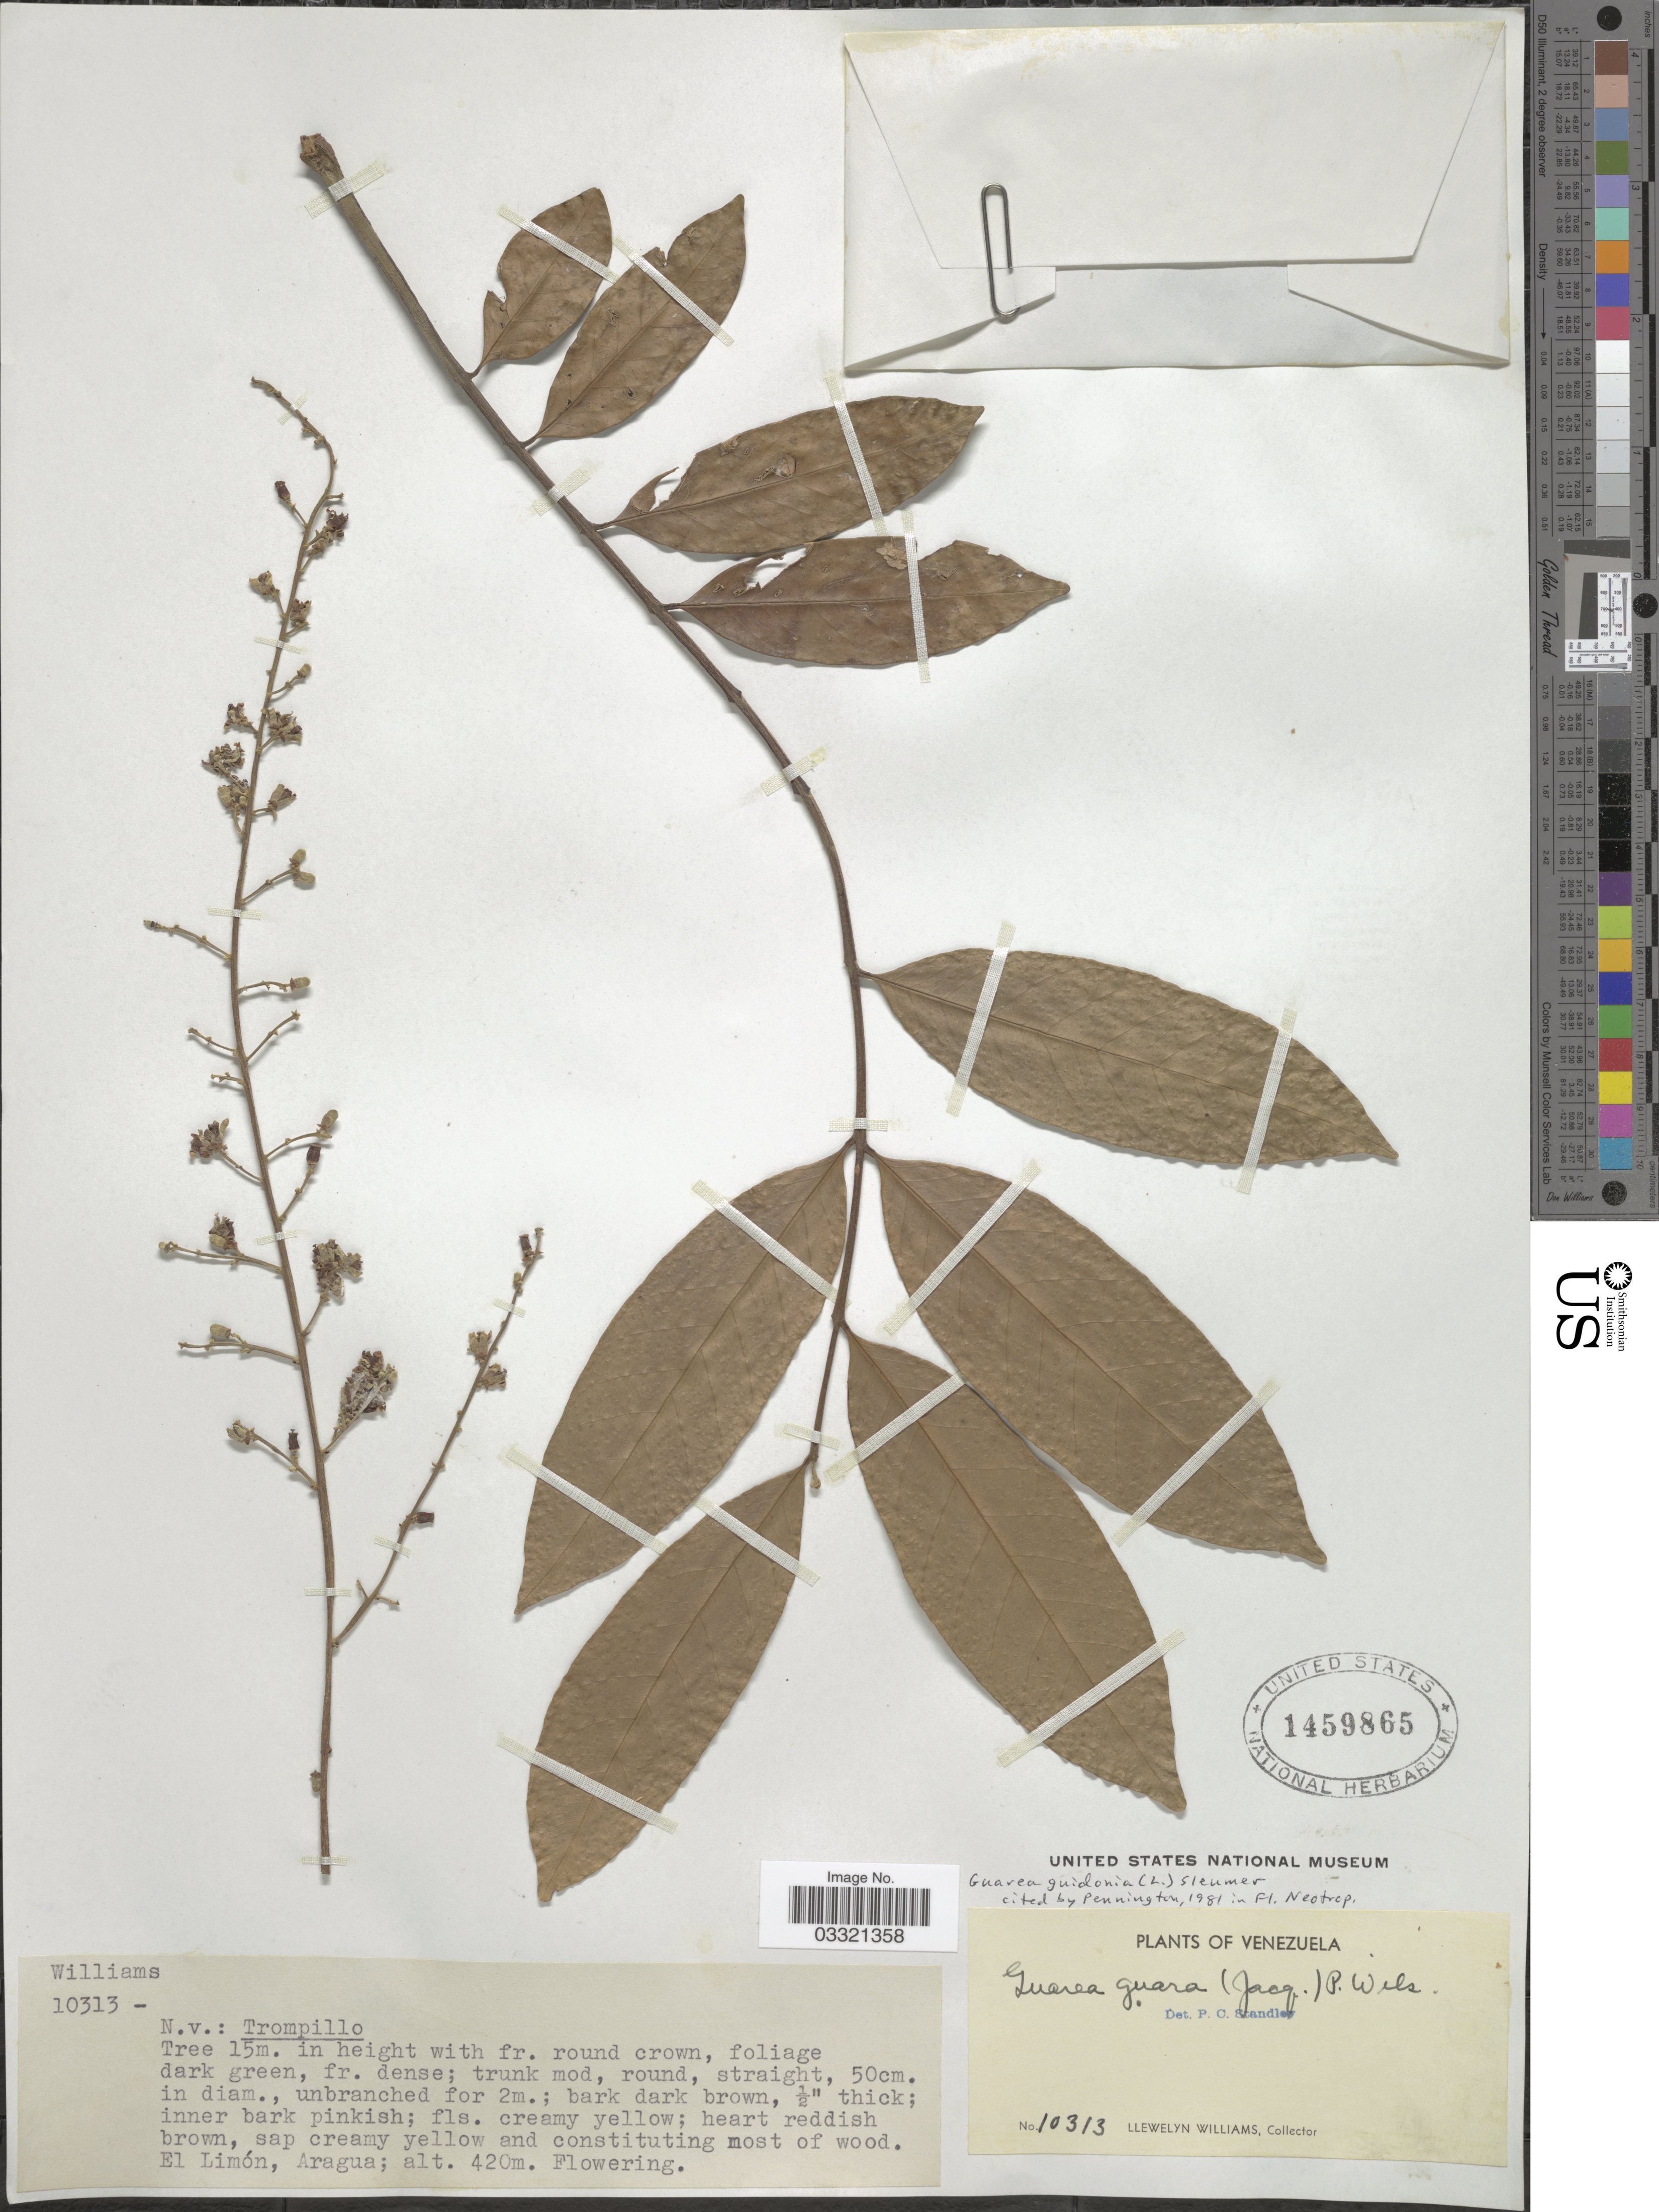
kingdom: Plantae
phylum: Tracheophyta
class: Magnoliopsida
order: Sapindales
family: Meliaceae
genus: Guarea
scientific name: Guarea guidonia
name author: (L.) Sleumer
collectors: Ll. Williams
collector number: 10313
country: Venezuela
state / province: Aragua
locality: El Limón.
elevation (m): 420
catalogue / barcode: US 1459865